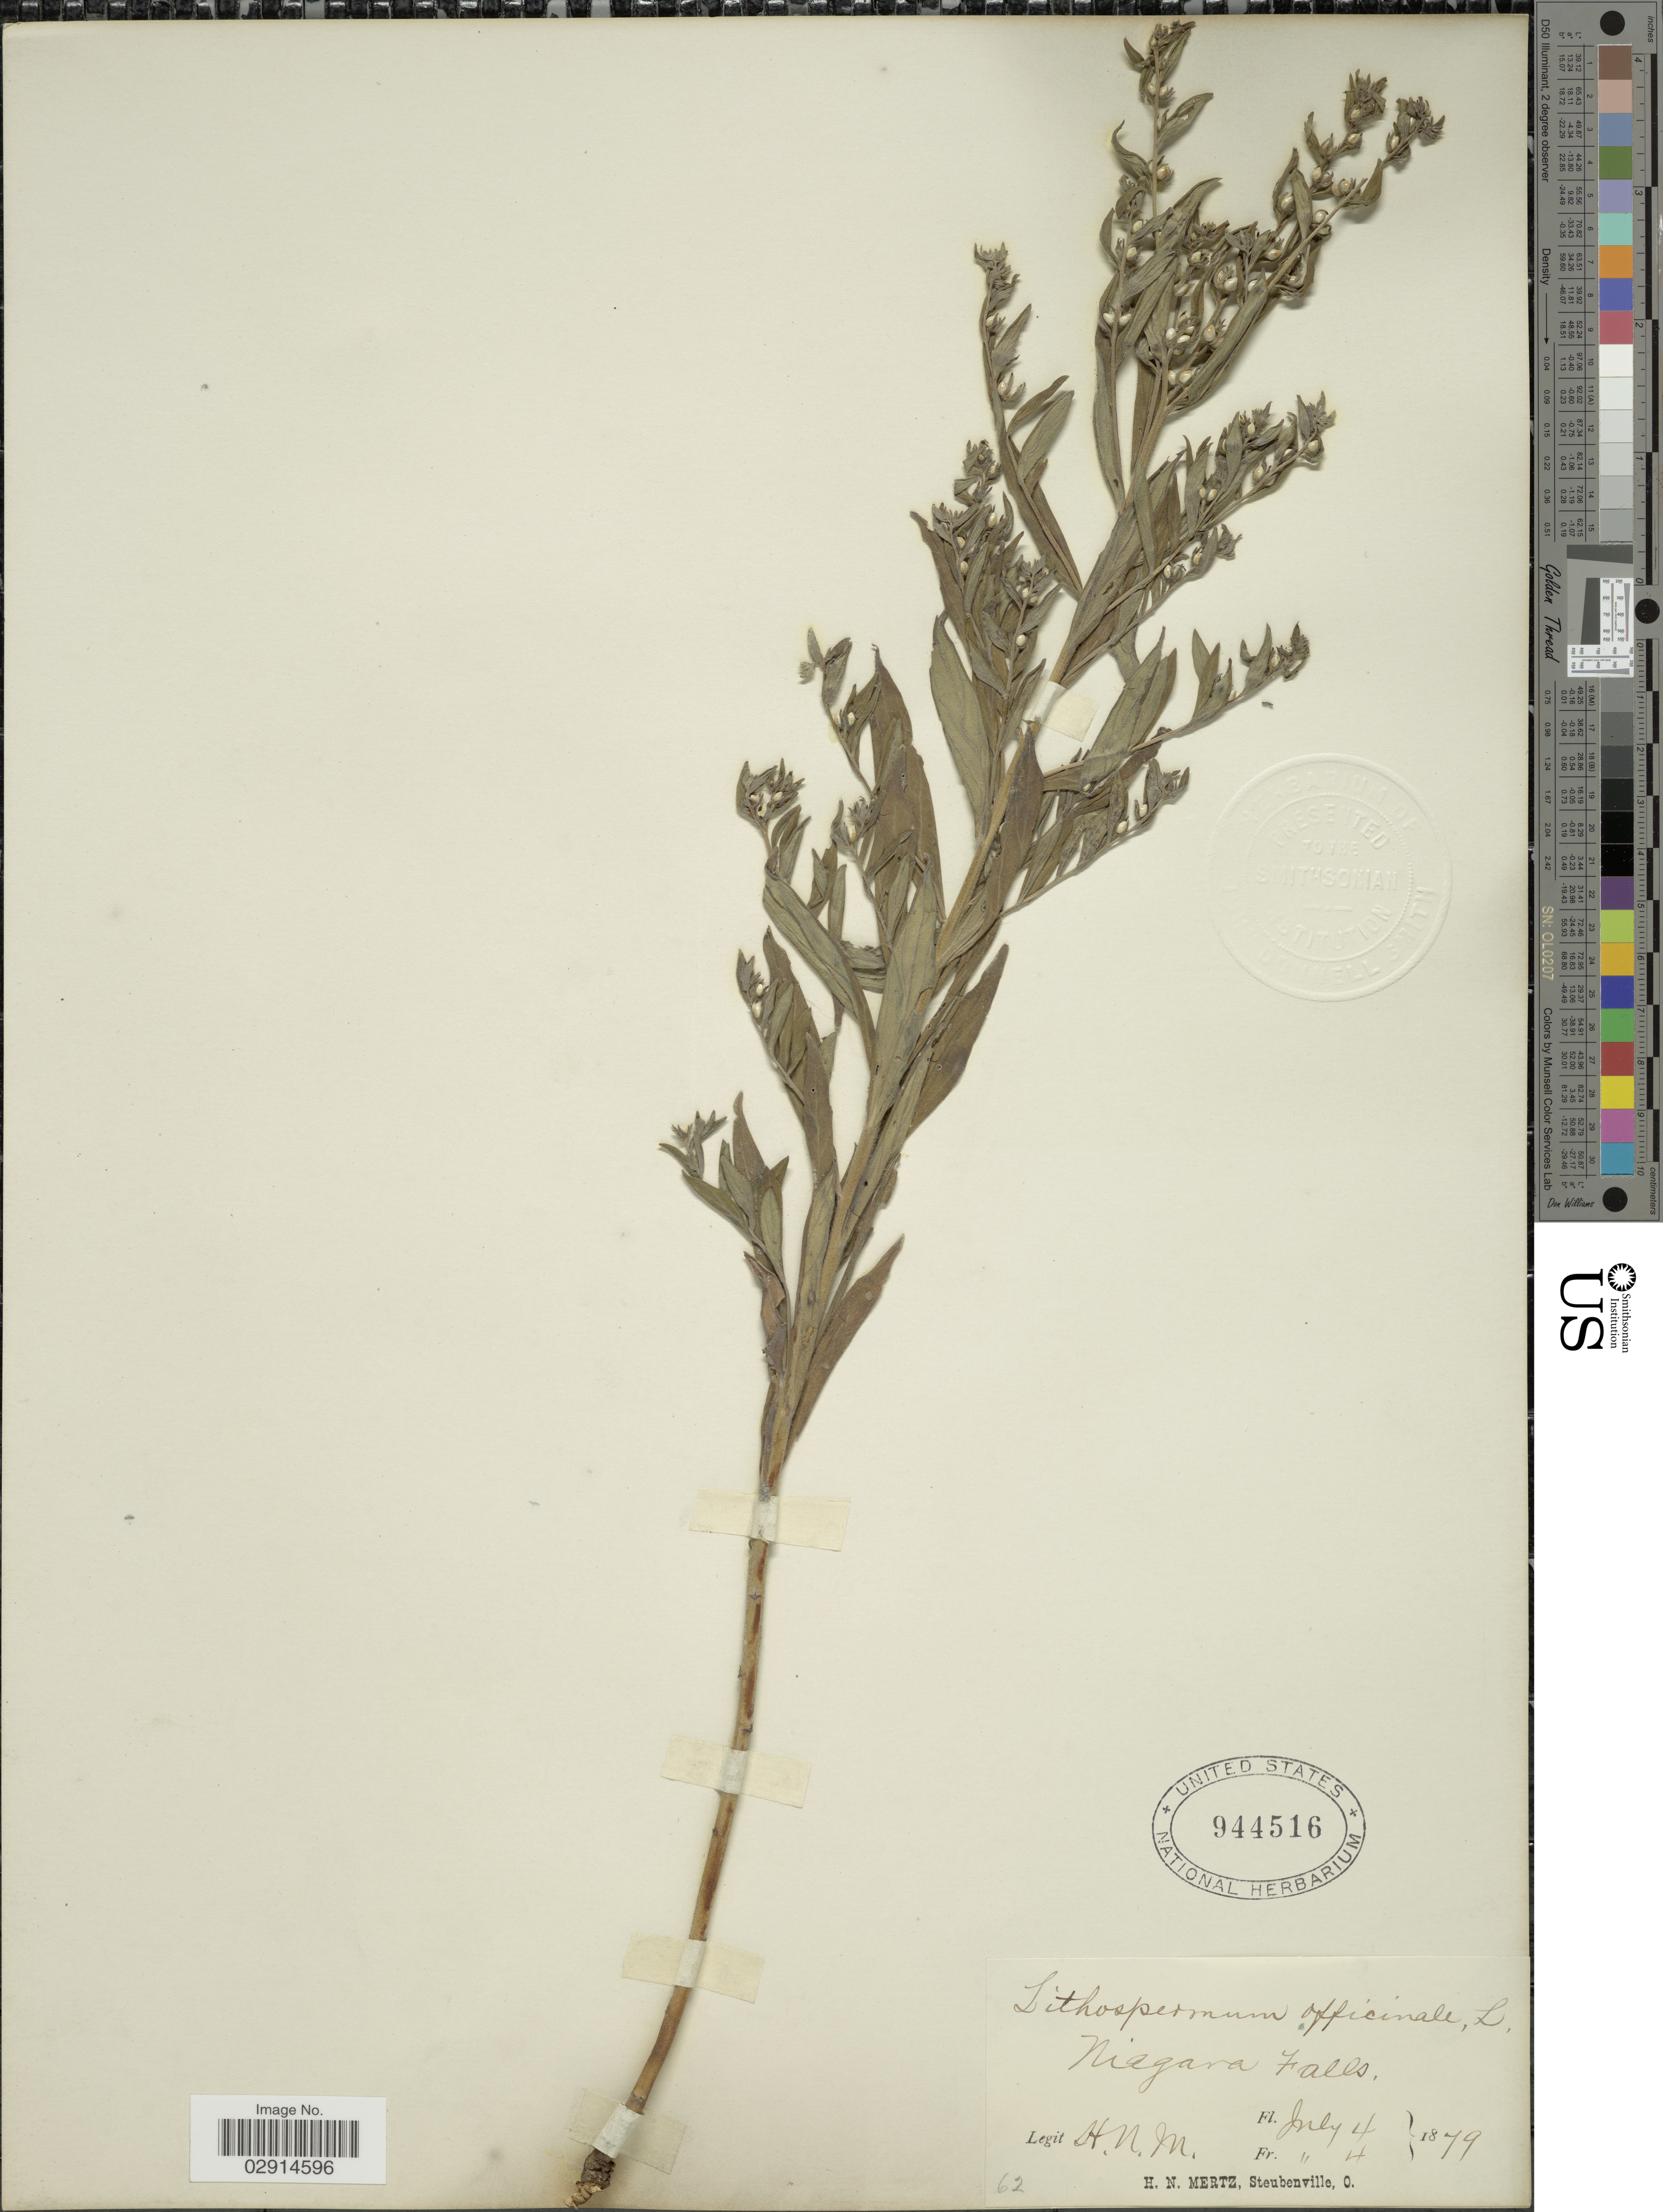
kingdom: Plantae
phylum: Tracheophyta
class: Magnoliopsida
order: Boraginales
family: Boraginaceae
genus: Lithospermum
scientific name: Lithospermum officinale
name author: L.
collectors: H. Mertz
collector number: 62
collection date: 1879-07-04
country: United States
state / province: Ohio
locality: Niagara Falls.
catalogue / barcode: US 944516